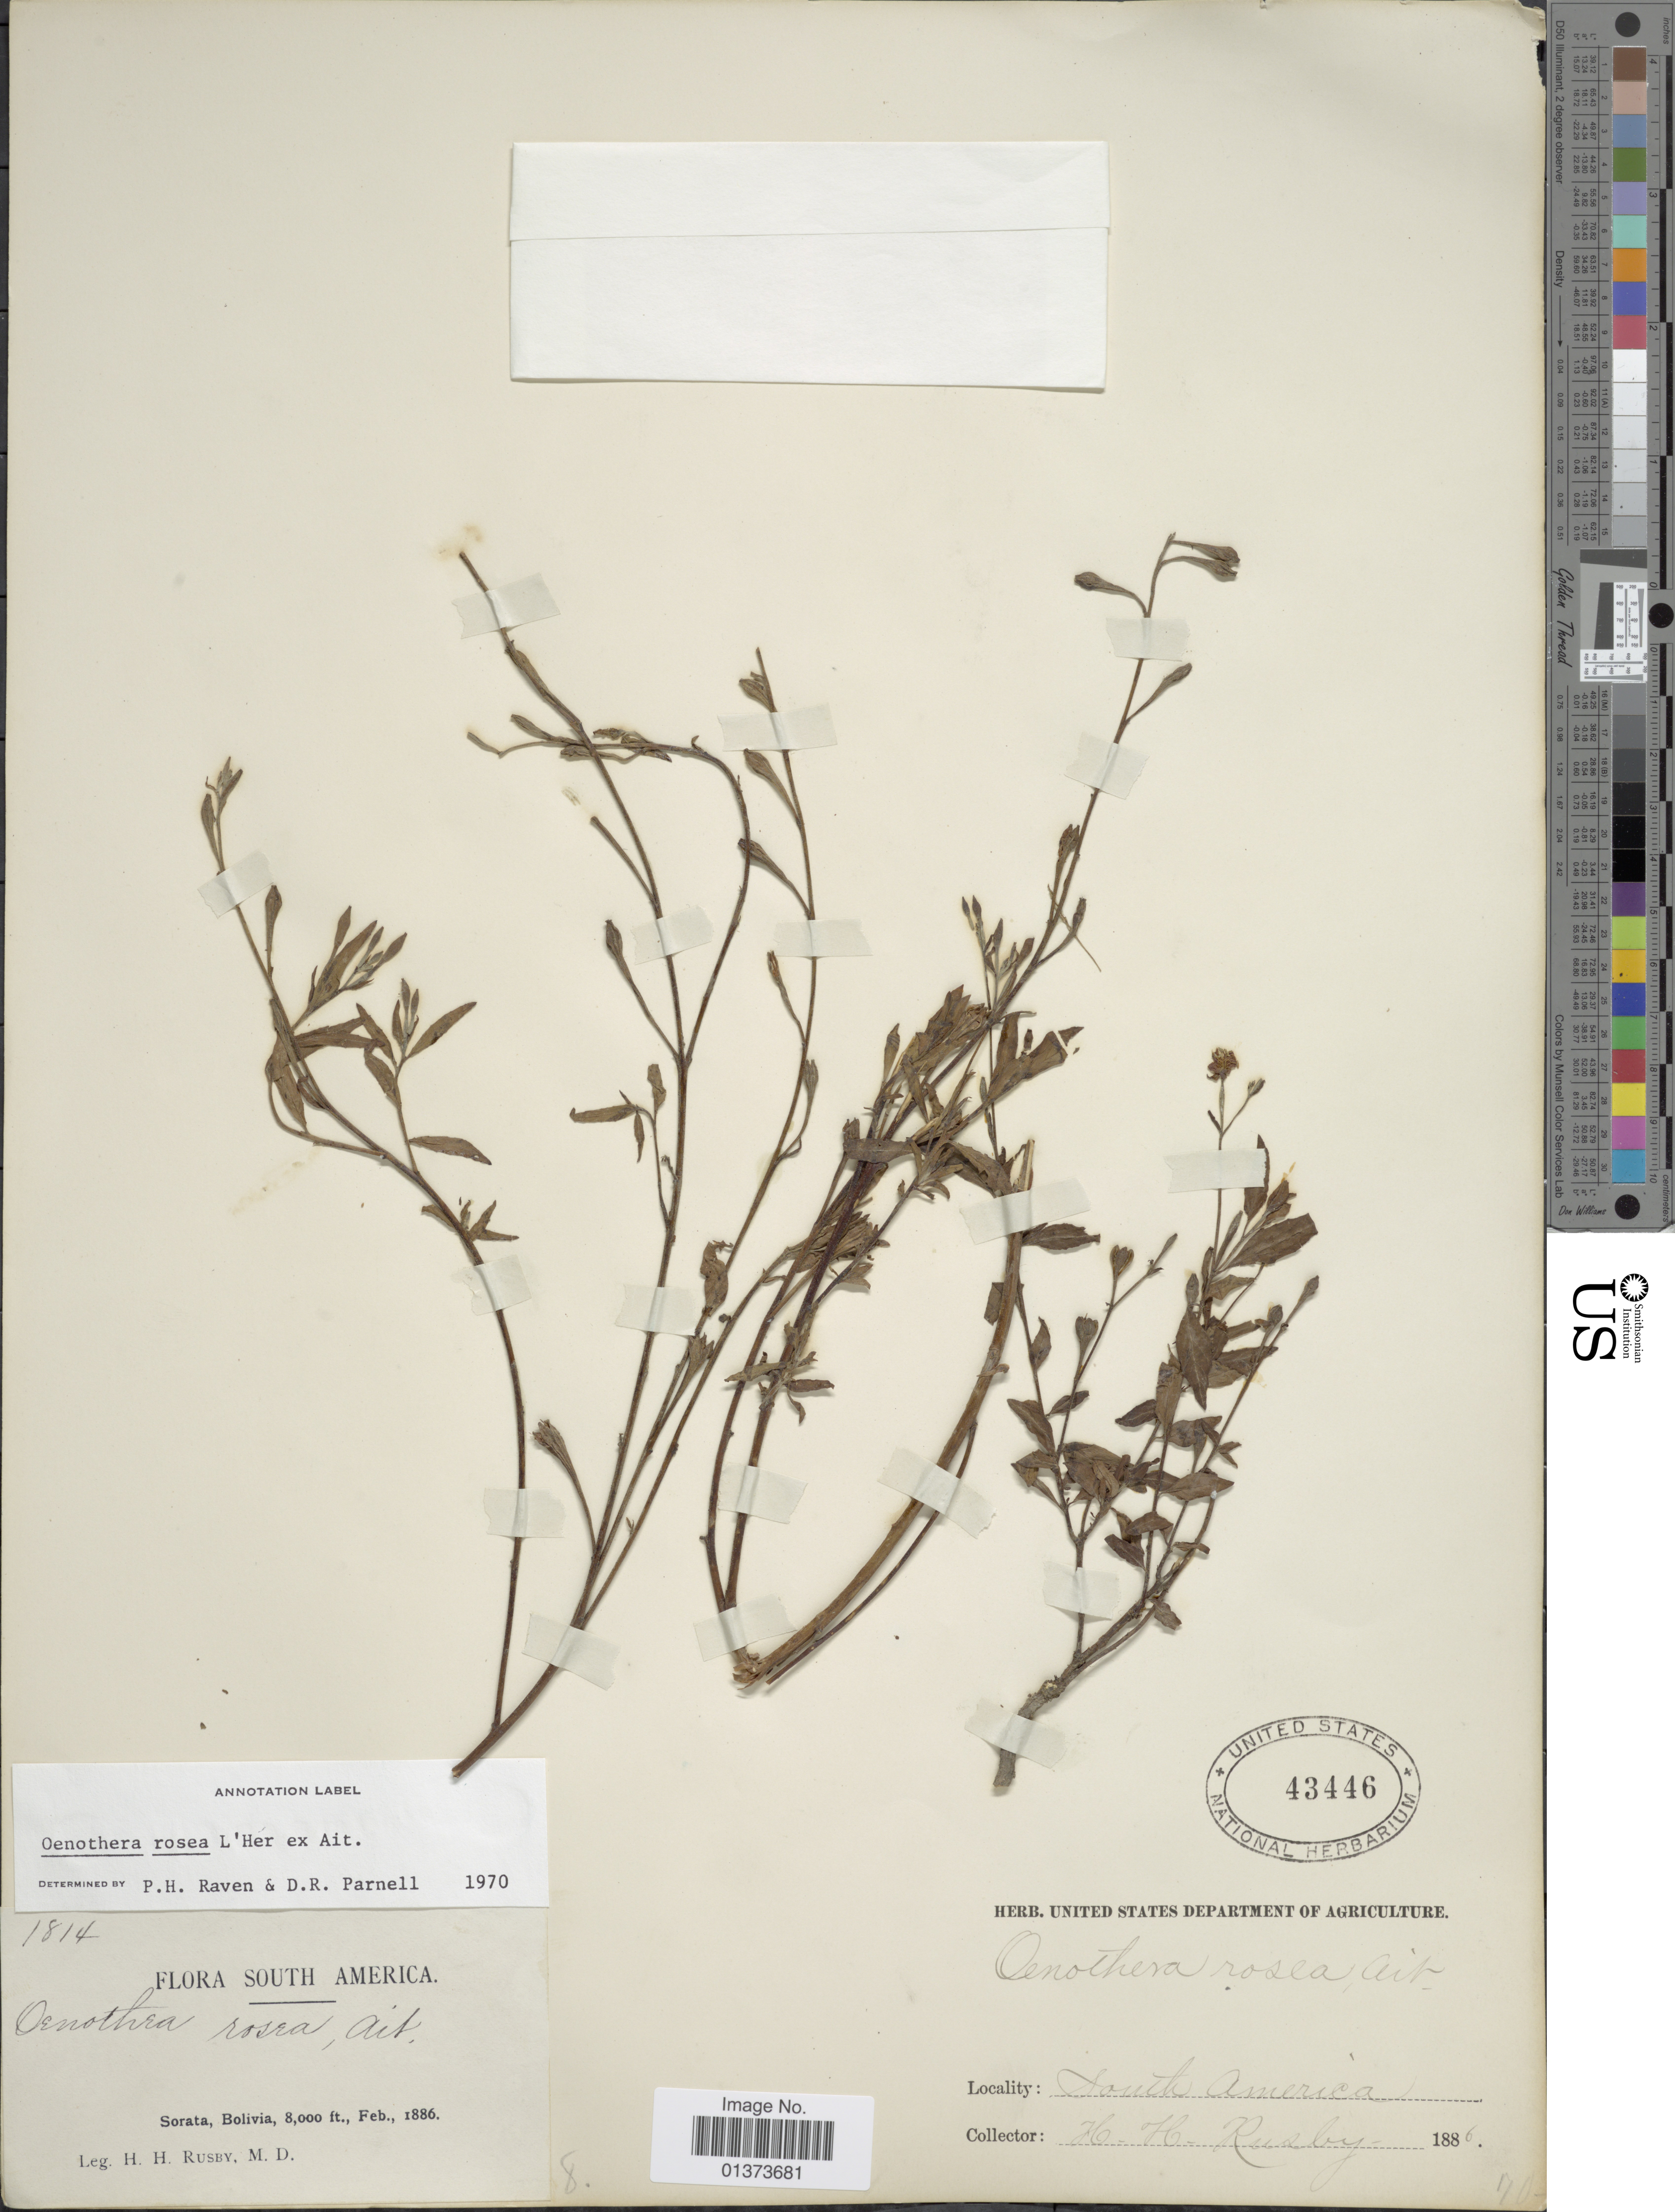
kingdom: Plantae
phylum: Tracheophyta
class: Magnoliopsida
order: Myrtales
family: Onagraceae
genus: Oenothera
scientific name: Oenothera rosea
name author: L'Hér. ex Aiton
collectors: H. H. Rusby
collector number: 1814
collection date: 1886-02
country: Bolivia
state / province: La Páz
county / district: Larecaja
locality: Sorata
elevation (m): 2438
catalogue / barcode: US 43446